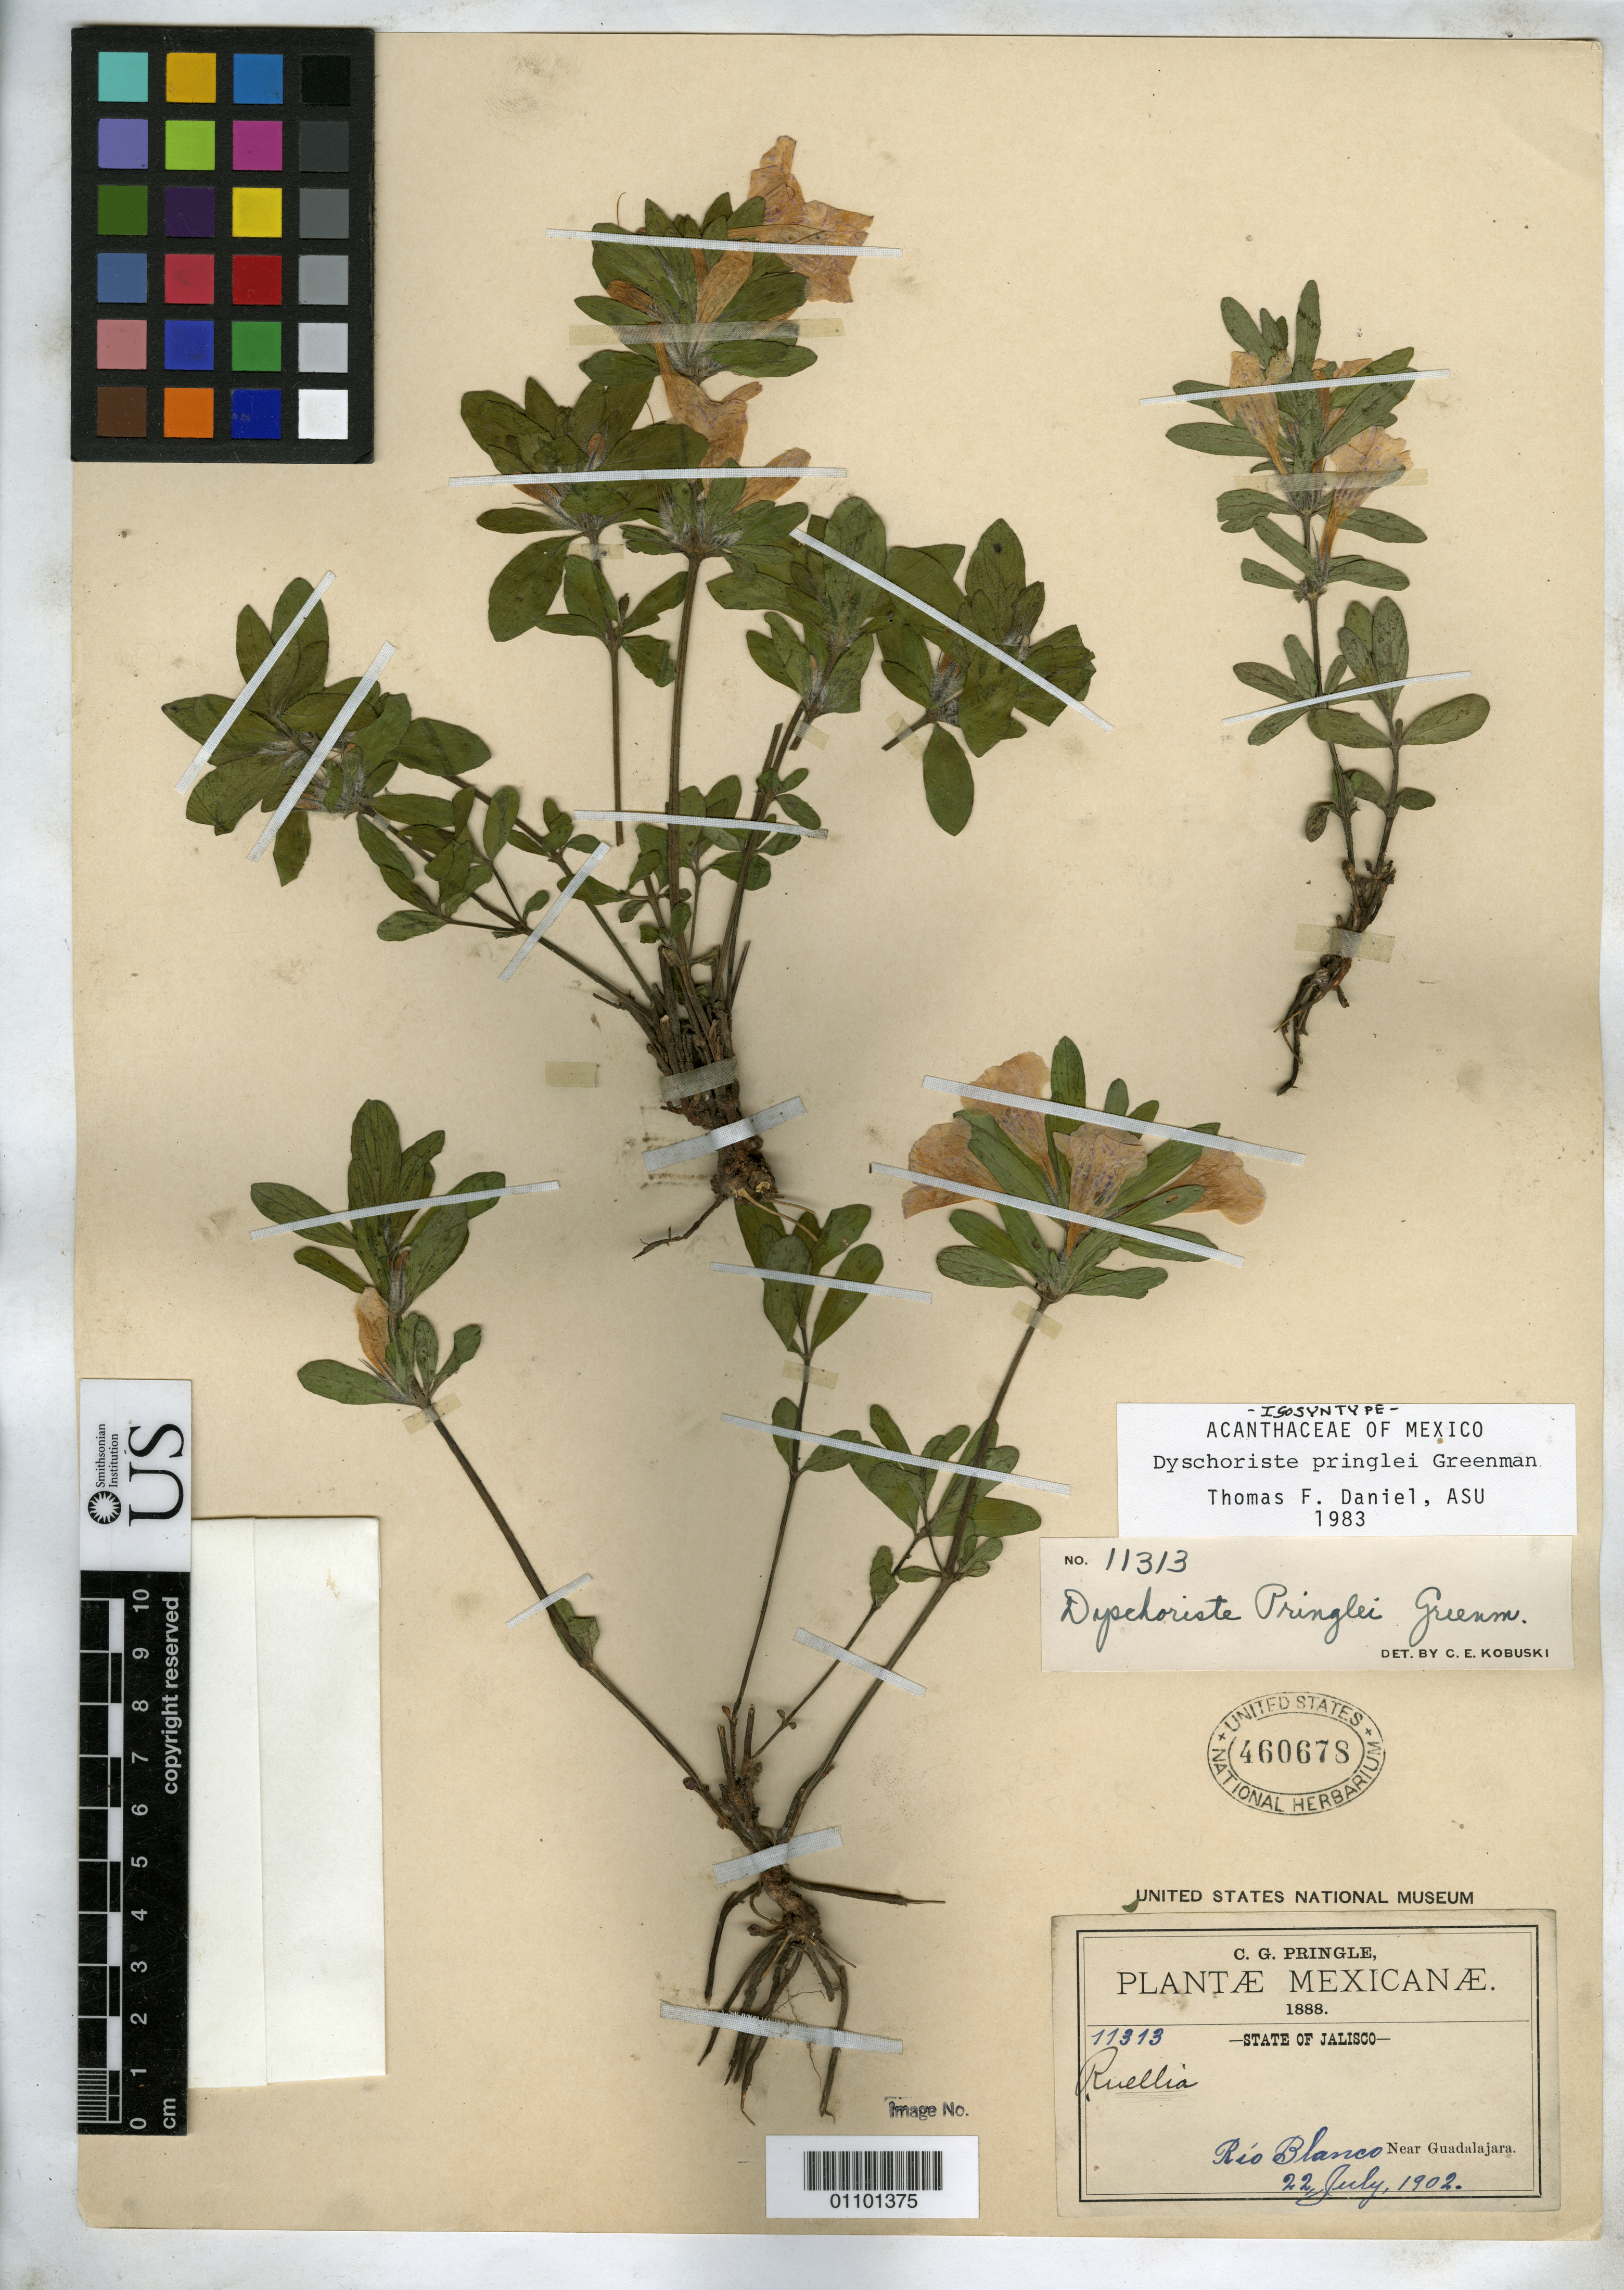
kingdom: Plantae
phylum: Tracheophyta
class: Magnoliopsida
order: Lamiales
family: Acanthaceae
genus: Dyschoriste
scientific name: Dyschoriste pringlei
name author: Greenm.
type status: Isosyntype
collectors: C. G. Pringle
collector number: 11313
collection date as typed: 22 Jul 1902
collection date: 1902-07-22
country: Mexico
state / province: Jalisco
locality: Rio Blanco near Guadalajara.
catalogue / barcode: US 460678